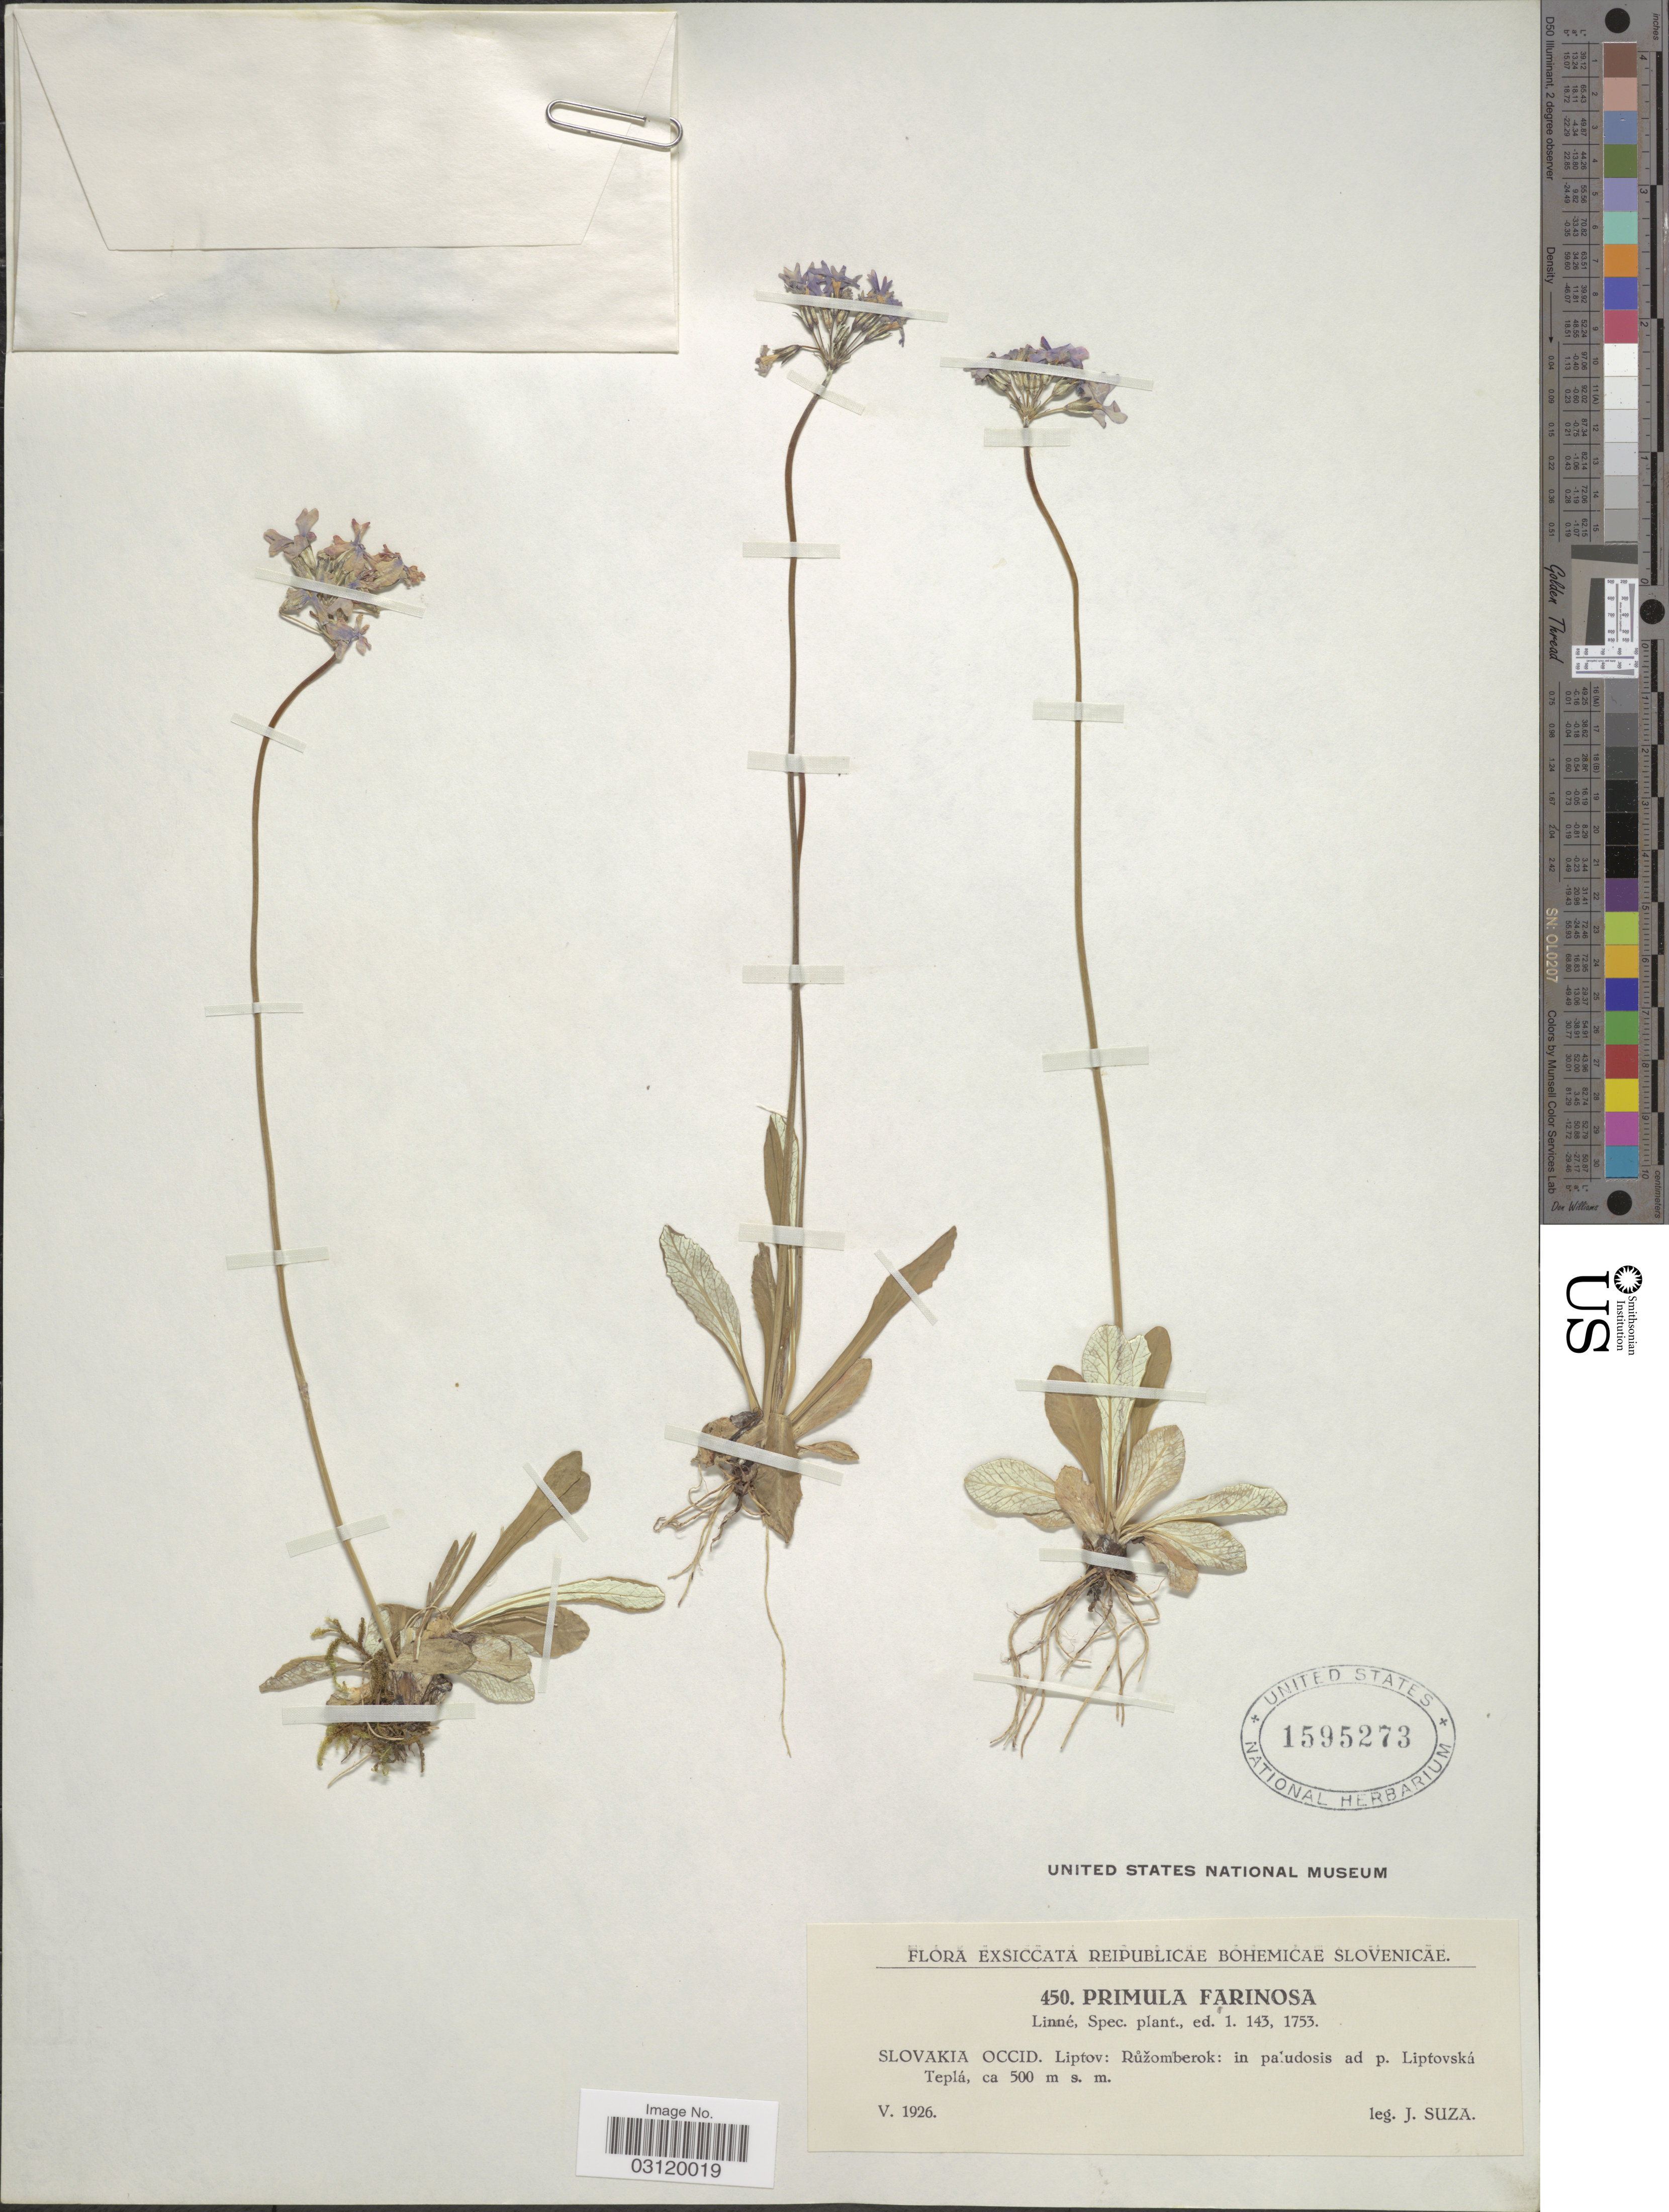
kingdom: Plantae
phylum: Tracheophyta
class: Magnoliopsida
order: Ericales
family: Primulaceae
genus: Primula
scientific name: Primula farinosa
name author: L.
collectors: J. Suza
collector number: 450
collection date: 1926-05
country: Slovakia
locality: Reipublicae Bohemicae Slovenicae. Slovakia Occid. Liptov: Ruzomberok: in paludosis ad p. Liptovská Teplá.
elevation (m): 500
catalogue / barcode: US 1595273